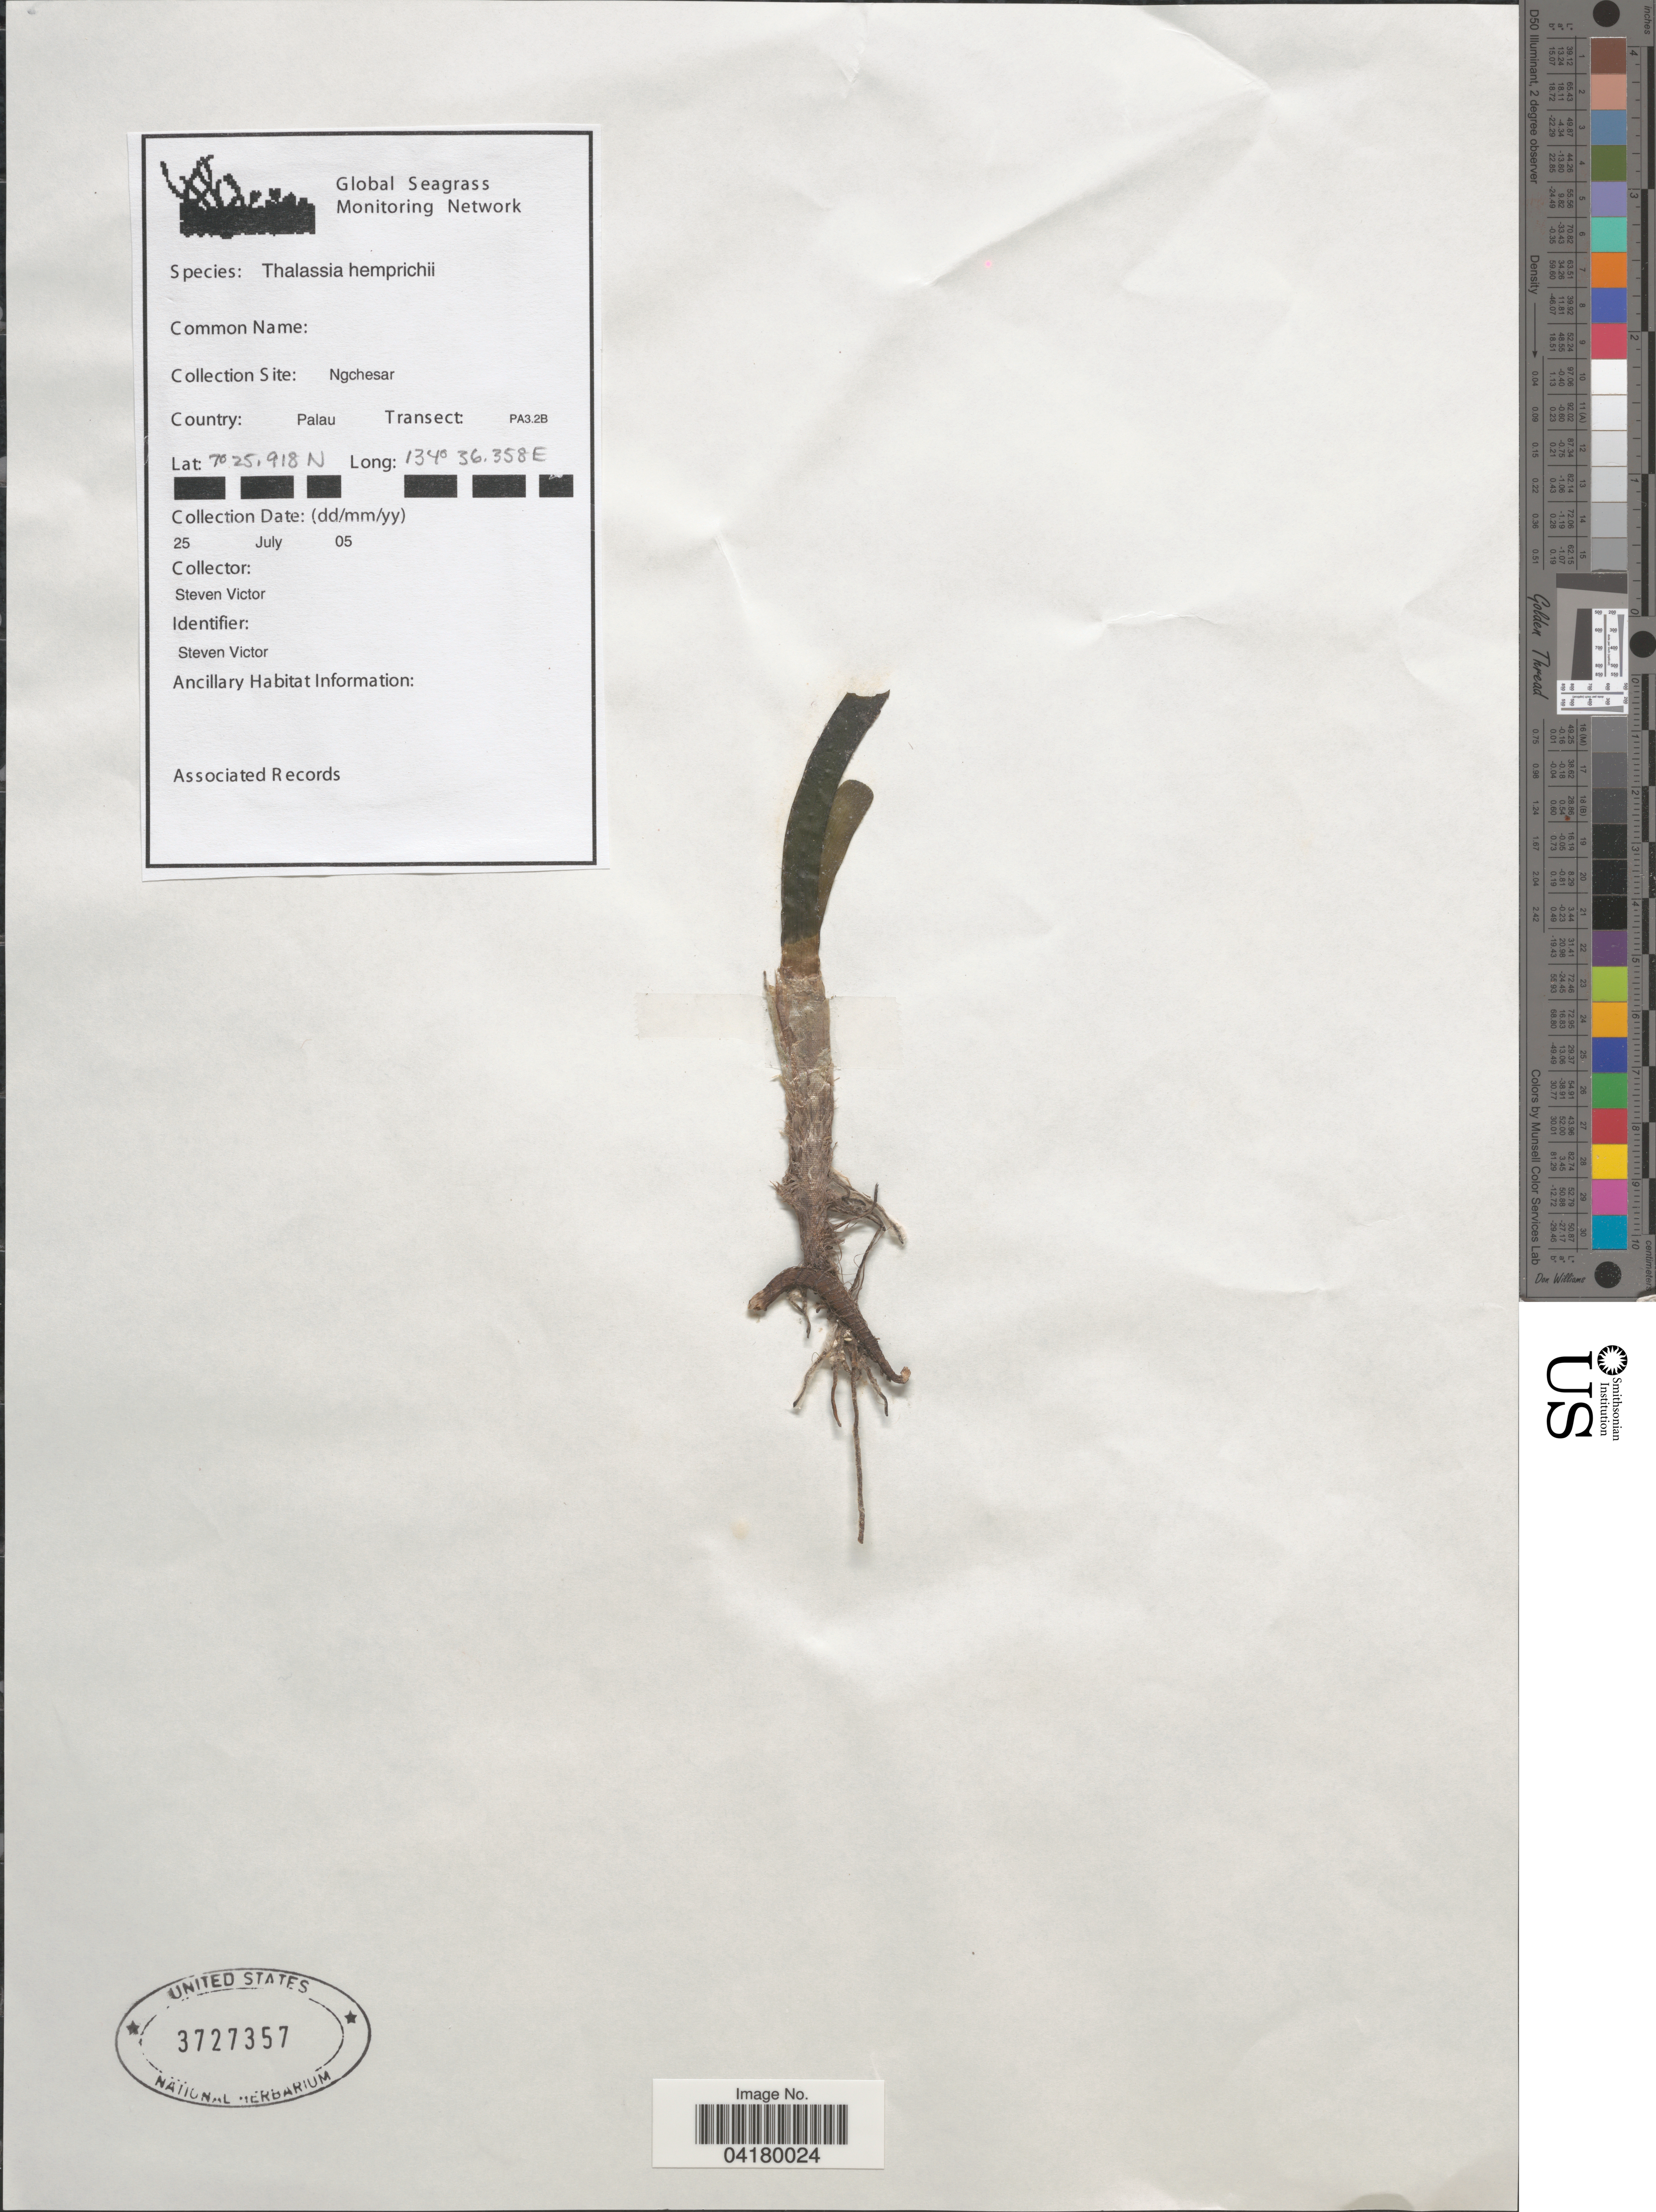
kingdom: Plantae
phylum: Tracheophyta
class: Liliopsida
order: Alismatales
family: Hydrocharitaceae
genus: Thalassia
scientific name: Thalassia hemprichii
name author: Asch.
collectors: S. Victor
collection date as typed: Transcribed d/m/y: 25/7/5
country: Palau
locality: Collection Site: Ngchesar. Country: Palau. Transect: PA3.2B.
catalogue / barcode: US 3727357